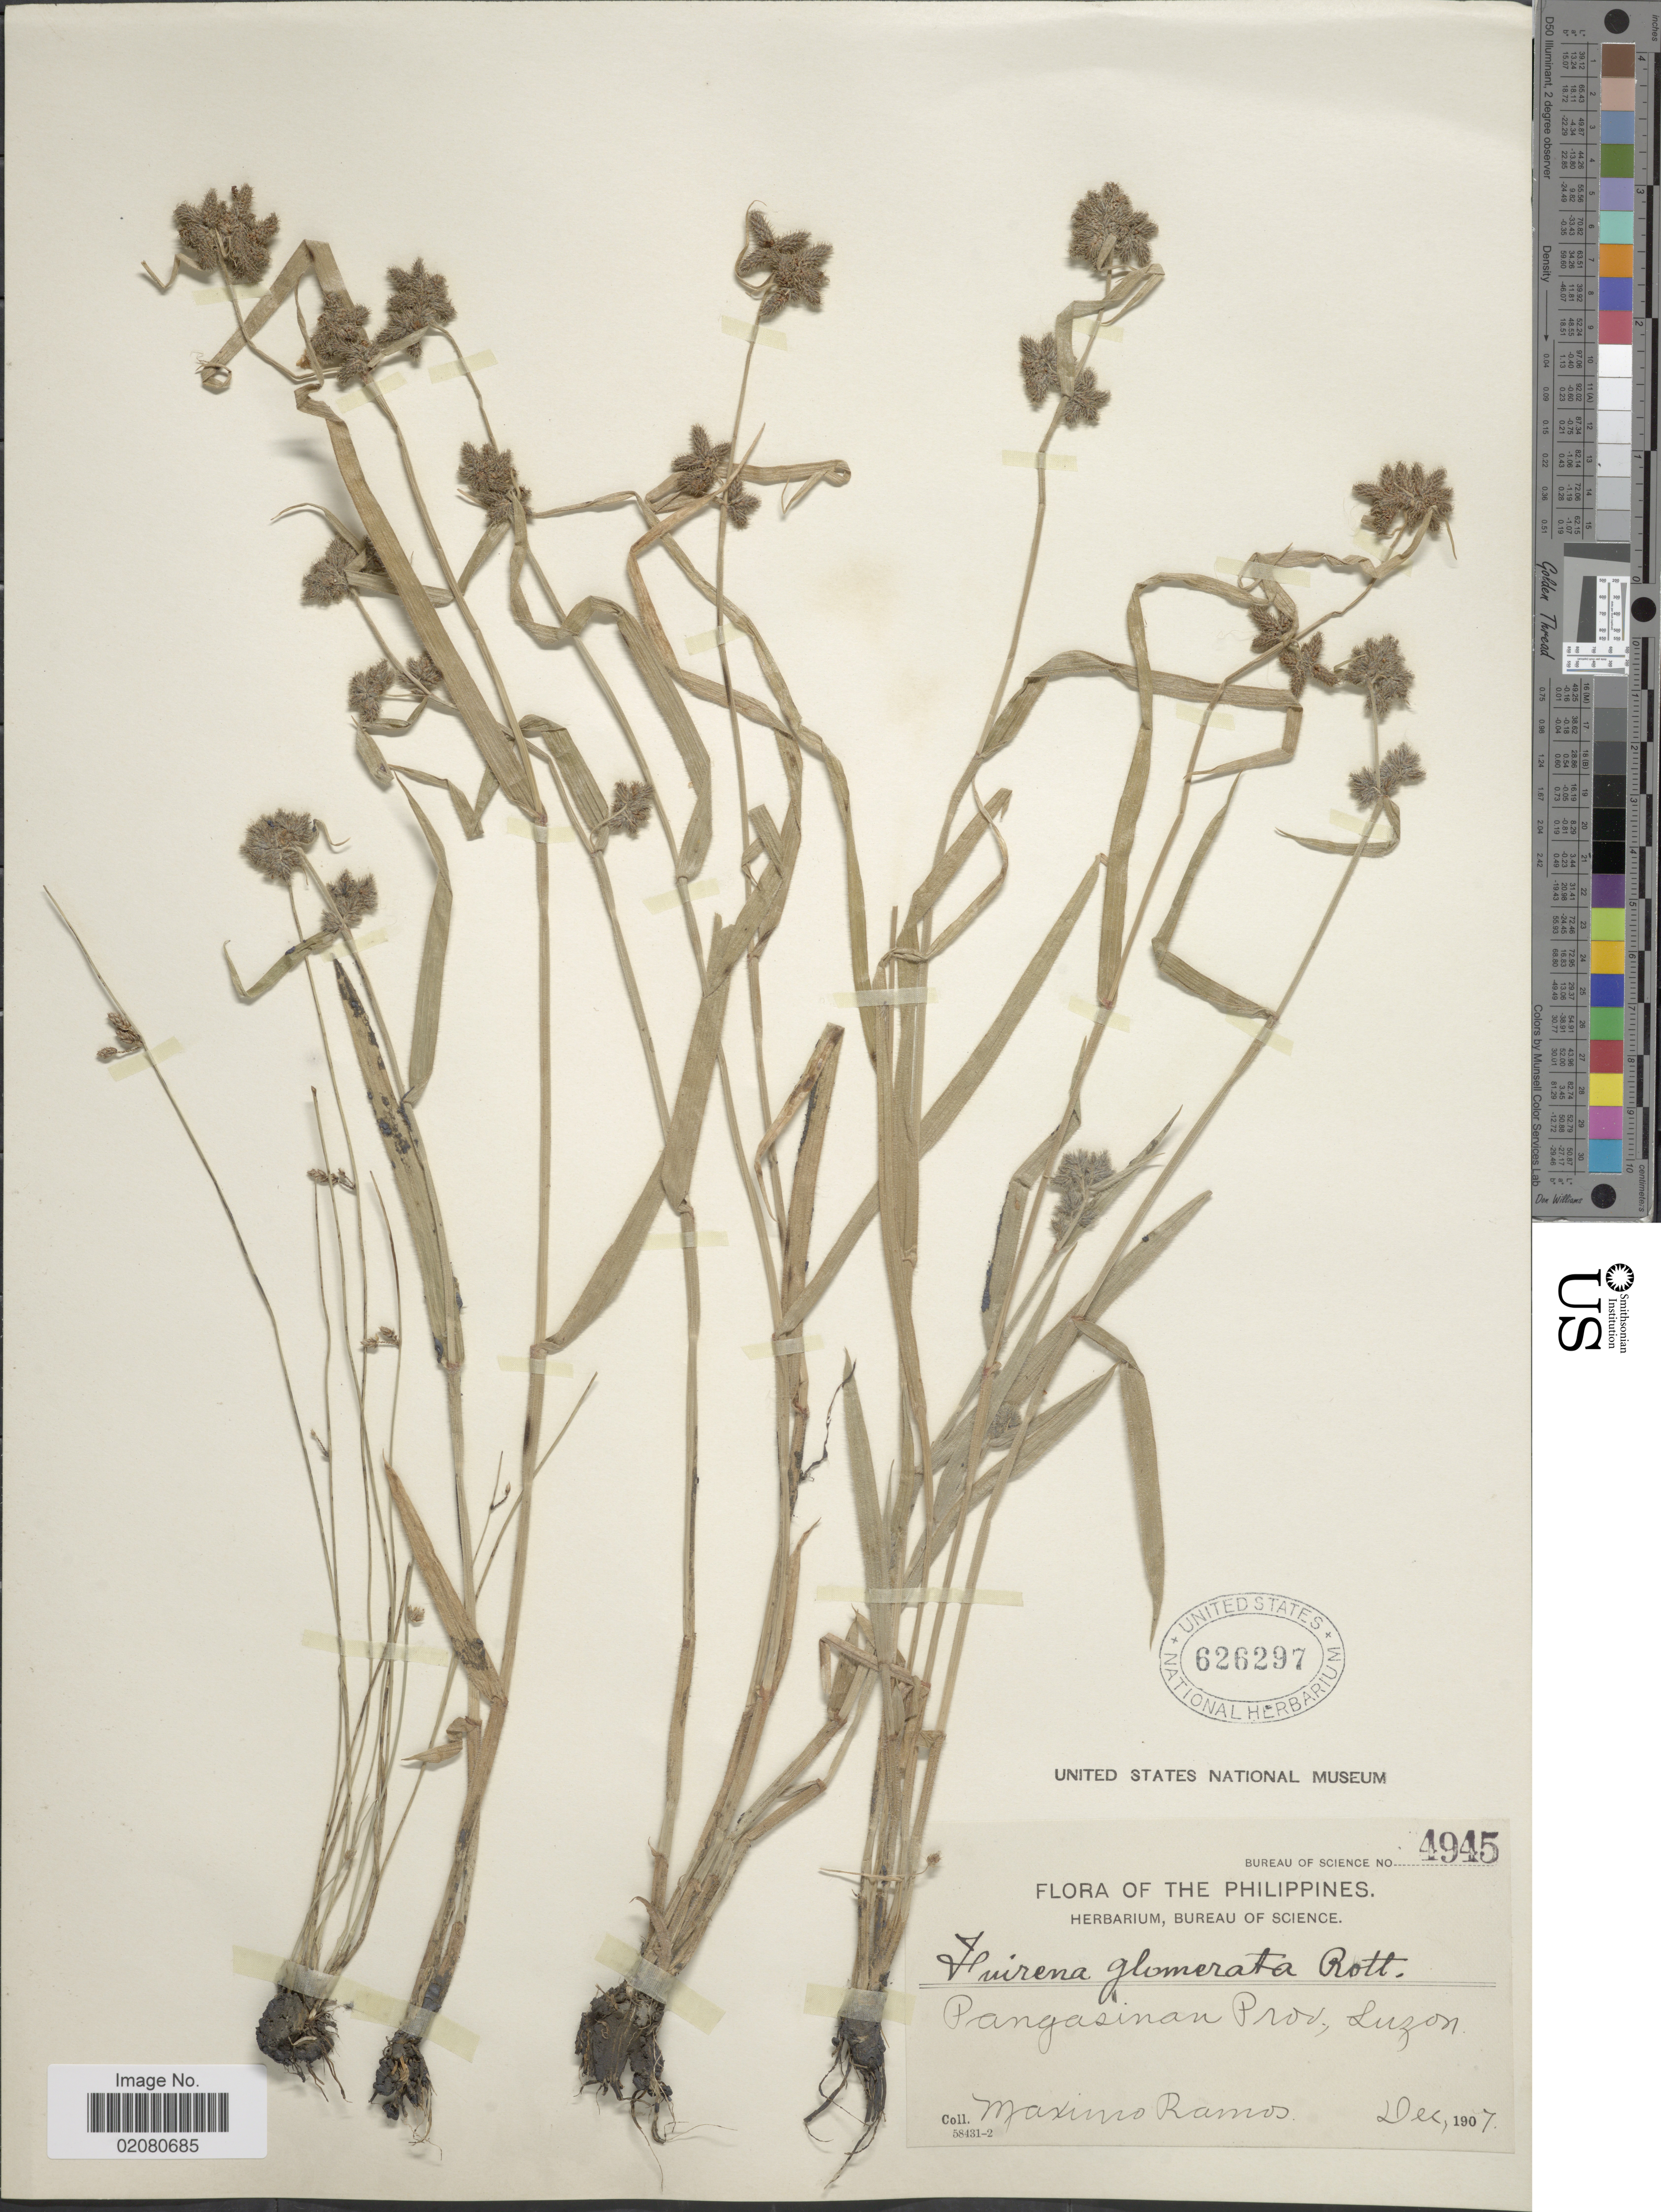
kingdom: Plantae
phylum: Tracheophyta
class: Liliopsida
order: Poales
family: Cyperaceae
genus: Fuirena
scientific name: Fuirena ciliaris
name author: (L.) Roxb.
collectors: M. Ramos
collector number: Bureau of Science 4945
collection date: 1907-12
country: Philippines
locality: Pangasinan Prov. Luzon.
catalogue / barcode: US 626297